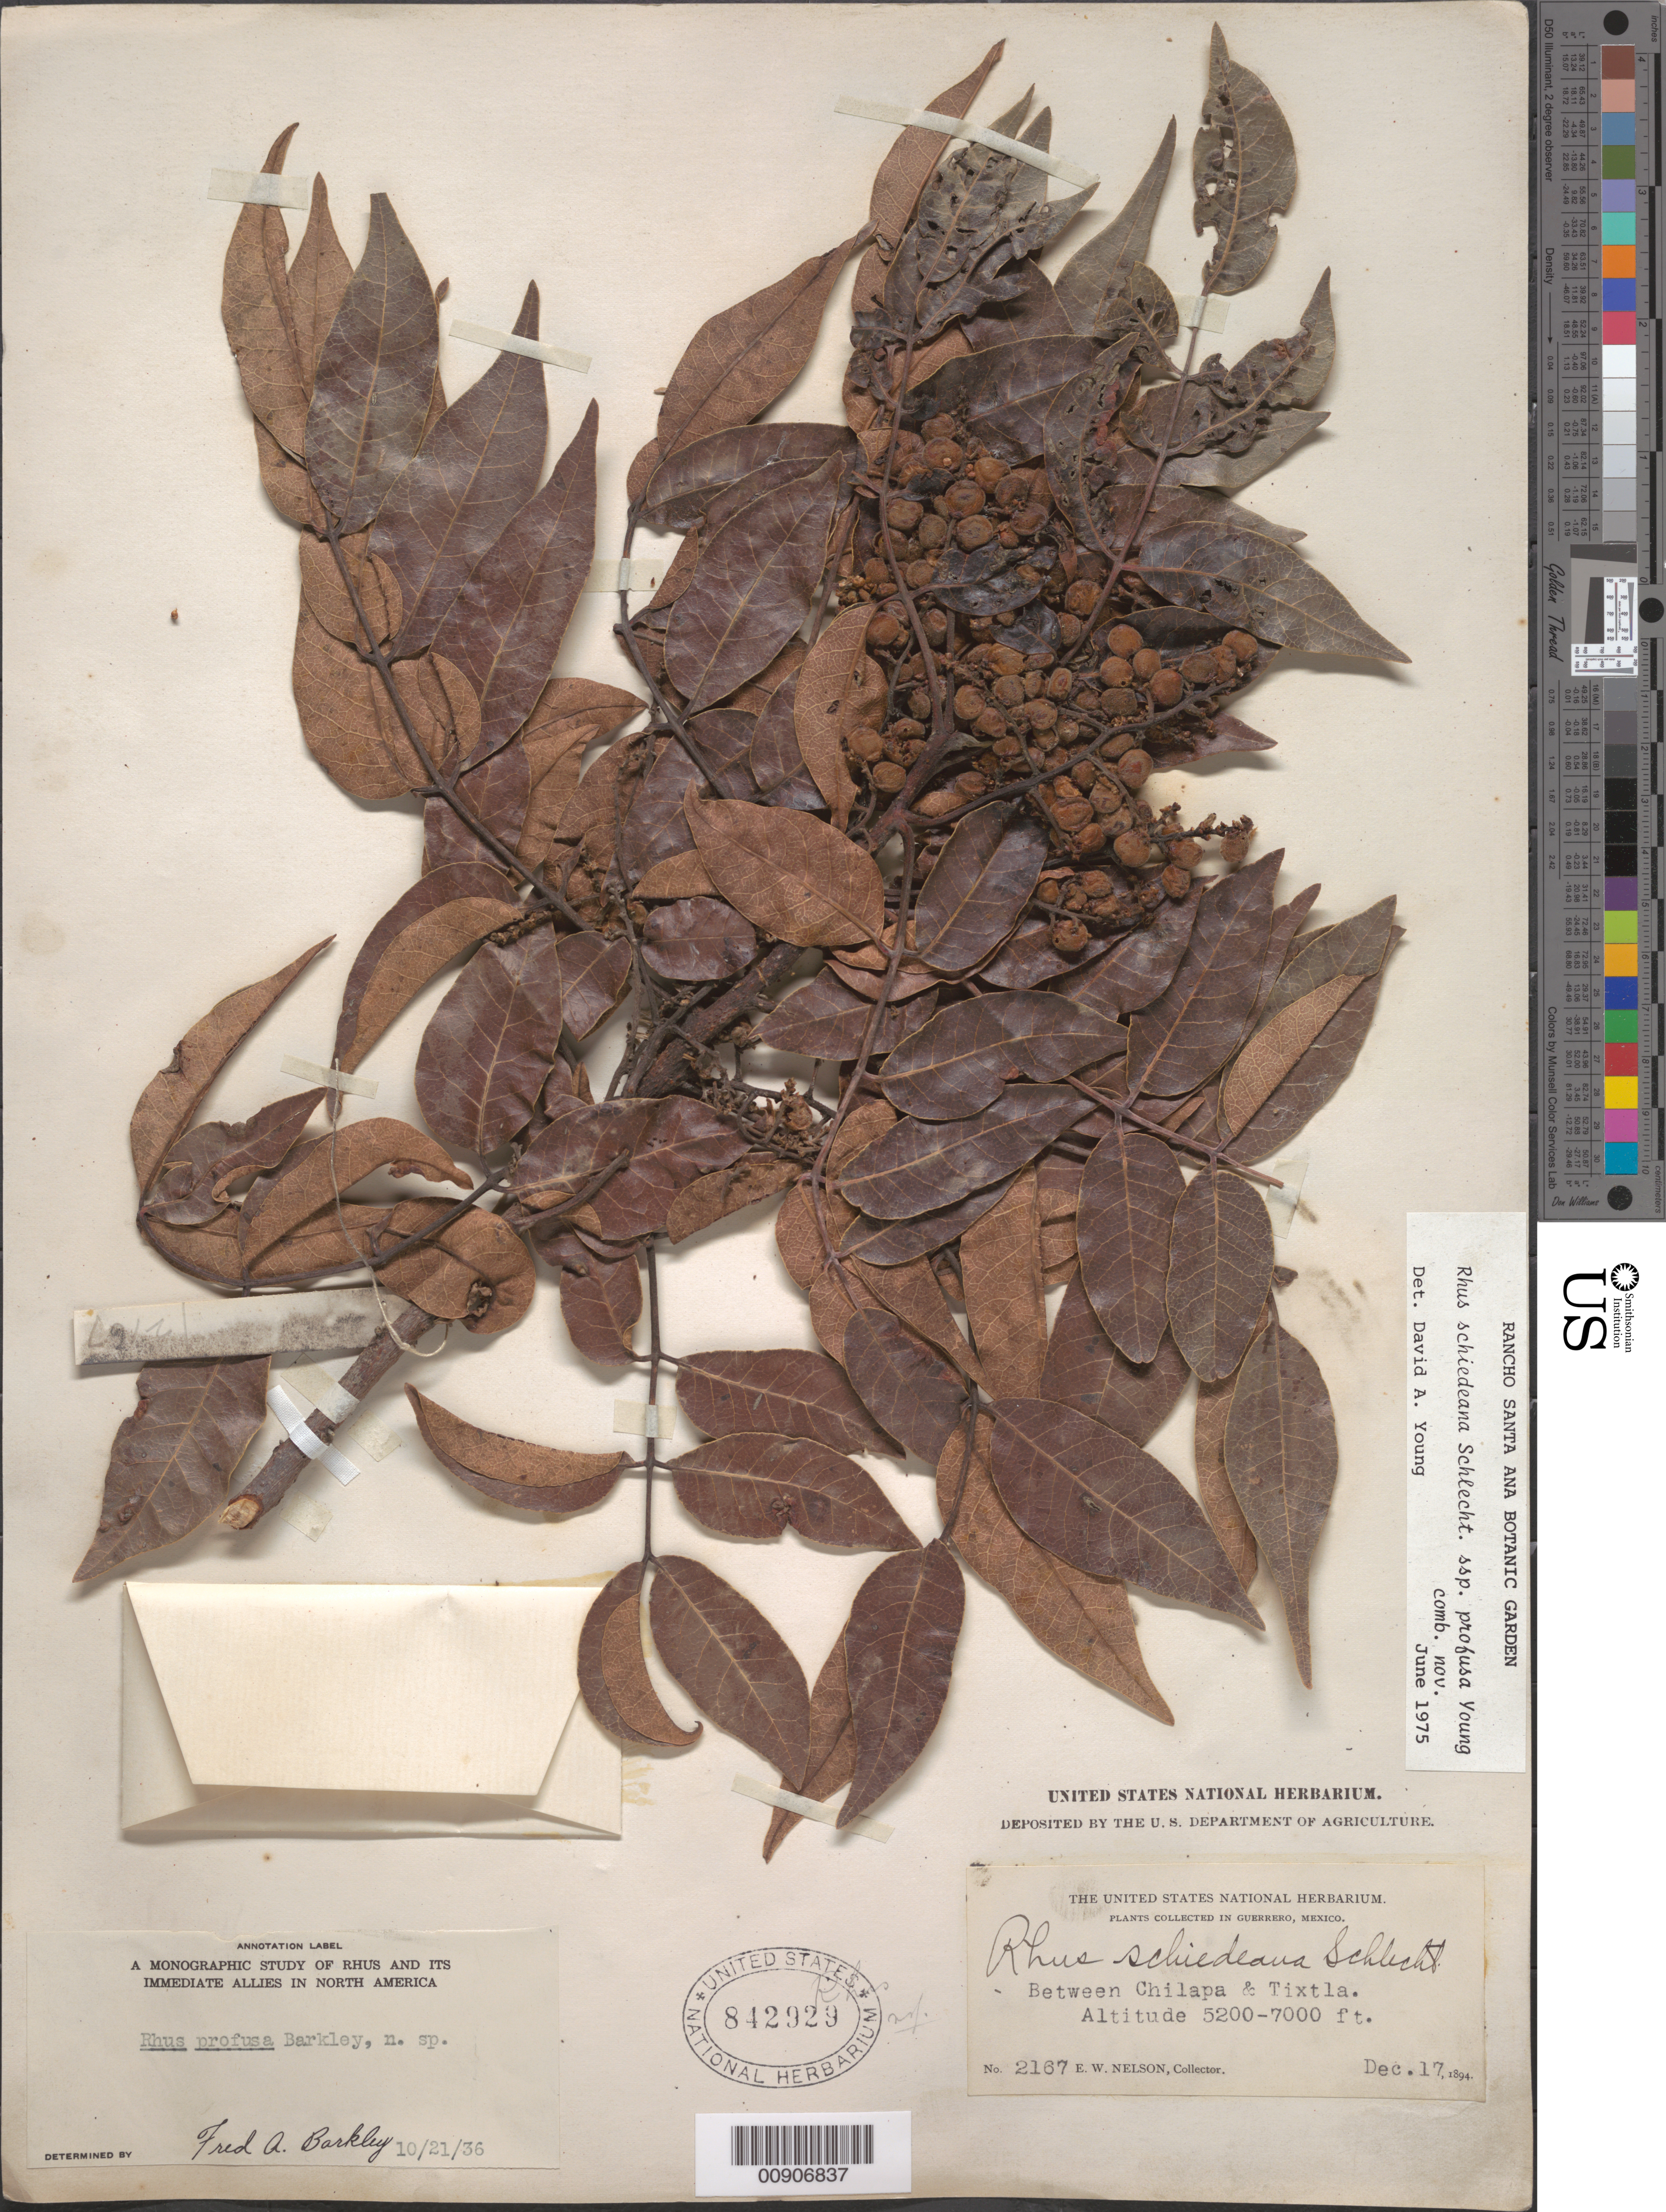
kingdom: Plantae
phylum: Tracheophyta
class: Magnoliopsida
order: Sapindales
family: Anacardiaceae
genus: Rhus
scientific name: Rhus nelsonii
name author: F.A. Barkley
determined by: Mitchell, John D.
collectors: E. W. Nelson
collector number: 2167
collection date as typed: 17 Dec 1894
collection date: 1894-12-17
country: Mexico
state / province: Guerrero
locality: Guerrero: Between Chilapa & Tixtla.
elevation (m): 1585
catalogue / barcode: US 842929